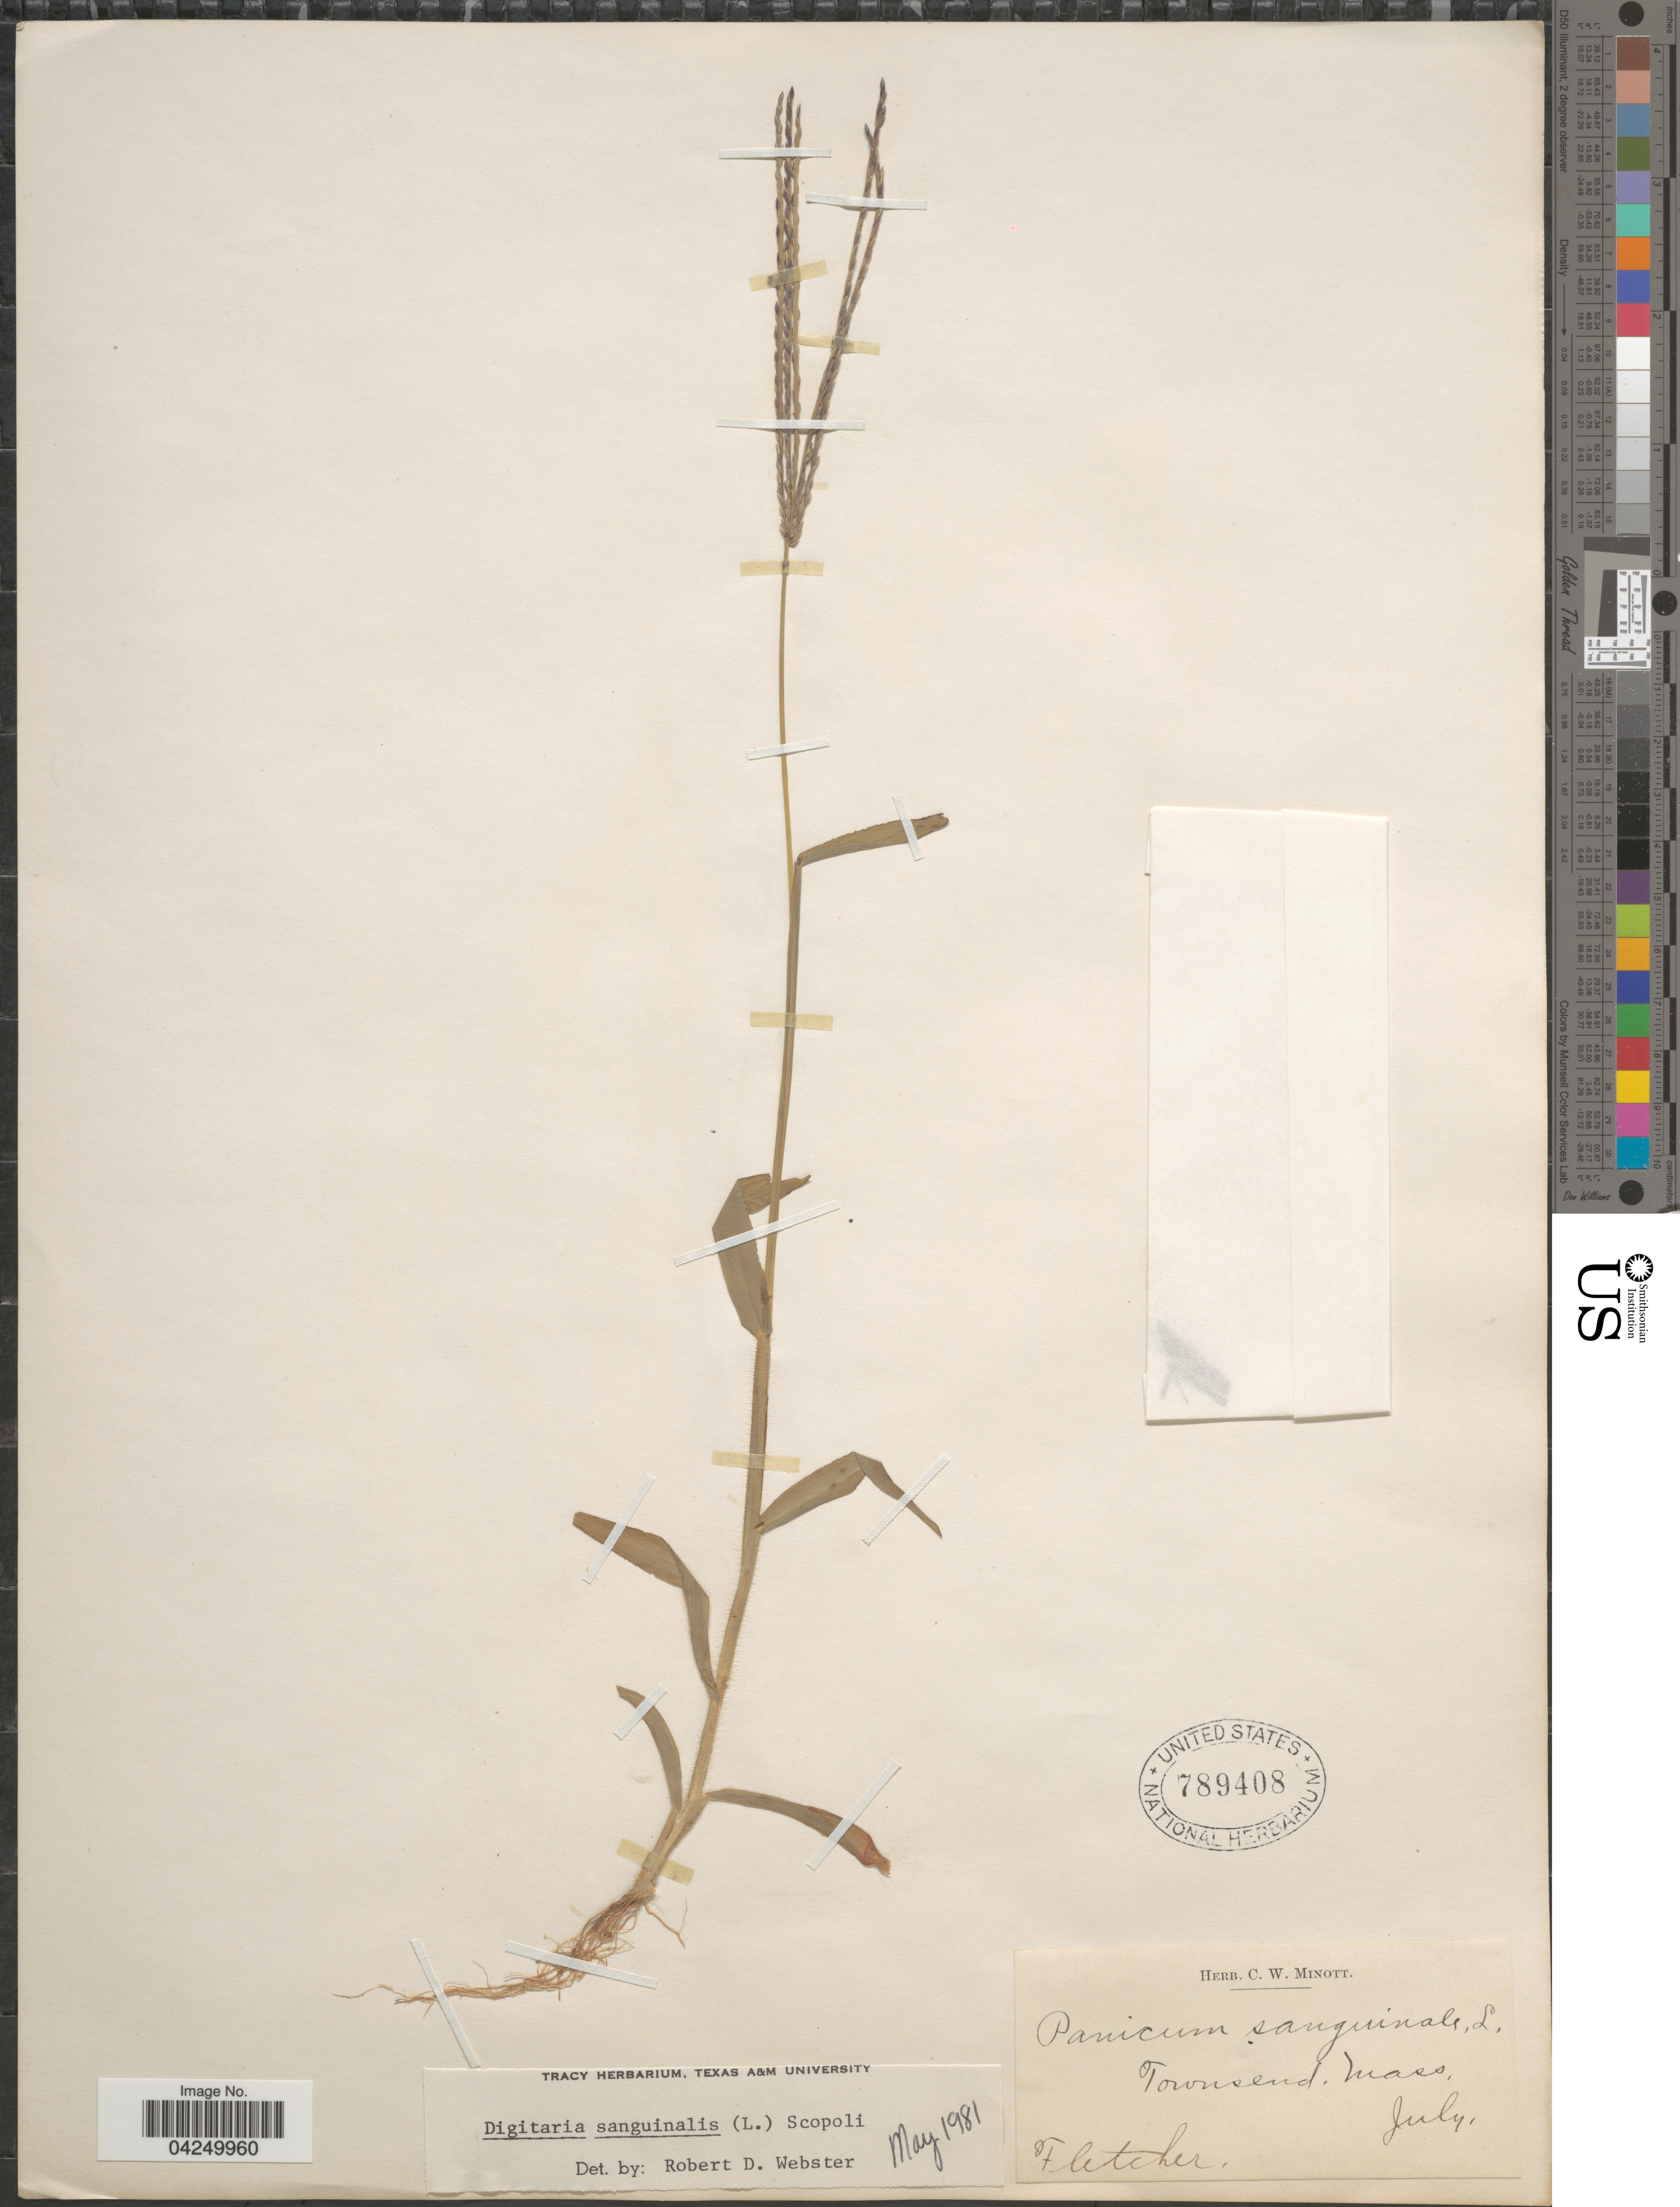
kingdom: Plantae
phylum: Tracheophyta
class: Liliopsida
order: Poales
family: Poaceae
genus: Digitaria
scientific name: Digitaria sanguinalis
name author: (L.) Scop.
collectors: -. Fletcher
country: United States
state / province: Massachusetts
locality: Townsend.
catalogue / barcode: US 789408